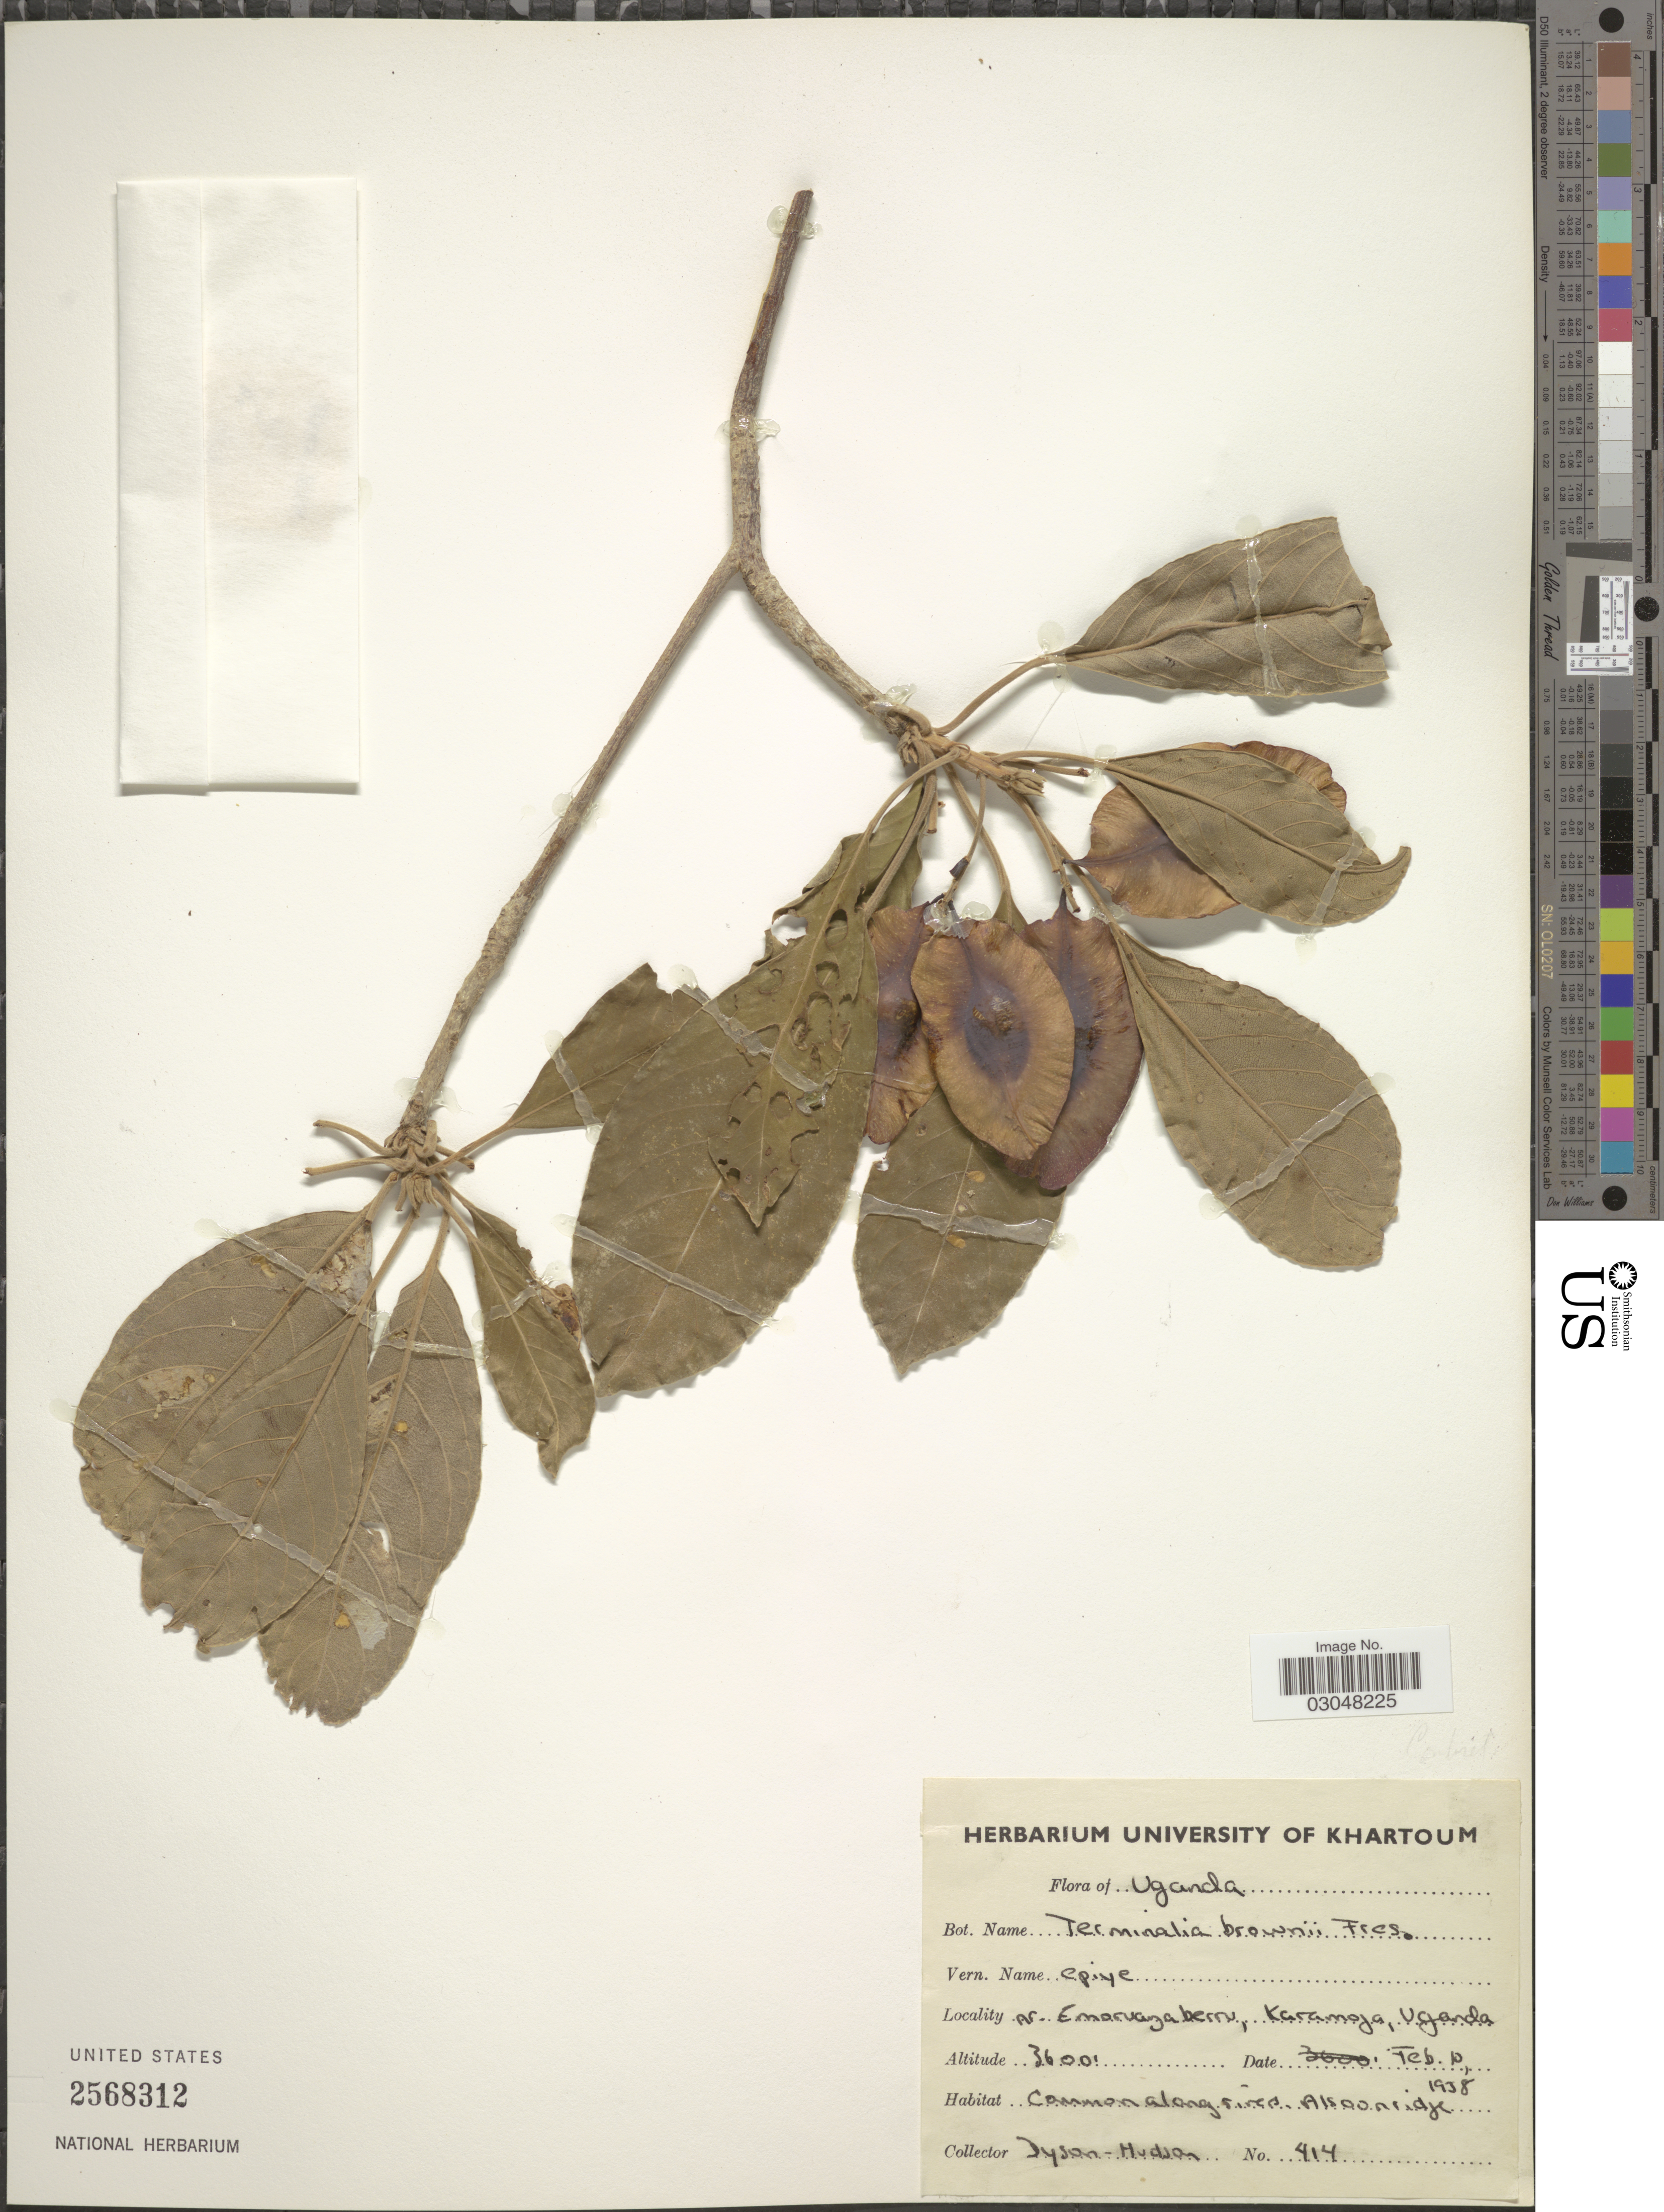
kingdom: Plantae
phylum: Tracheophyta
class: Magnoliopsida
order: Myrtales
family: Combretaceae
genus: Terminalia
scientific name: Terminalia brownii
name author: Fresen.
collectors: Dyson-Hudson, --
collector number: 414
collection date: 1938-02-10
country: Uganda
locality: Nr. Emoruaŋaberru, Karamoja.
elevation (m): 1097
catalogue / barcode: US 2568312